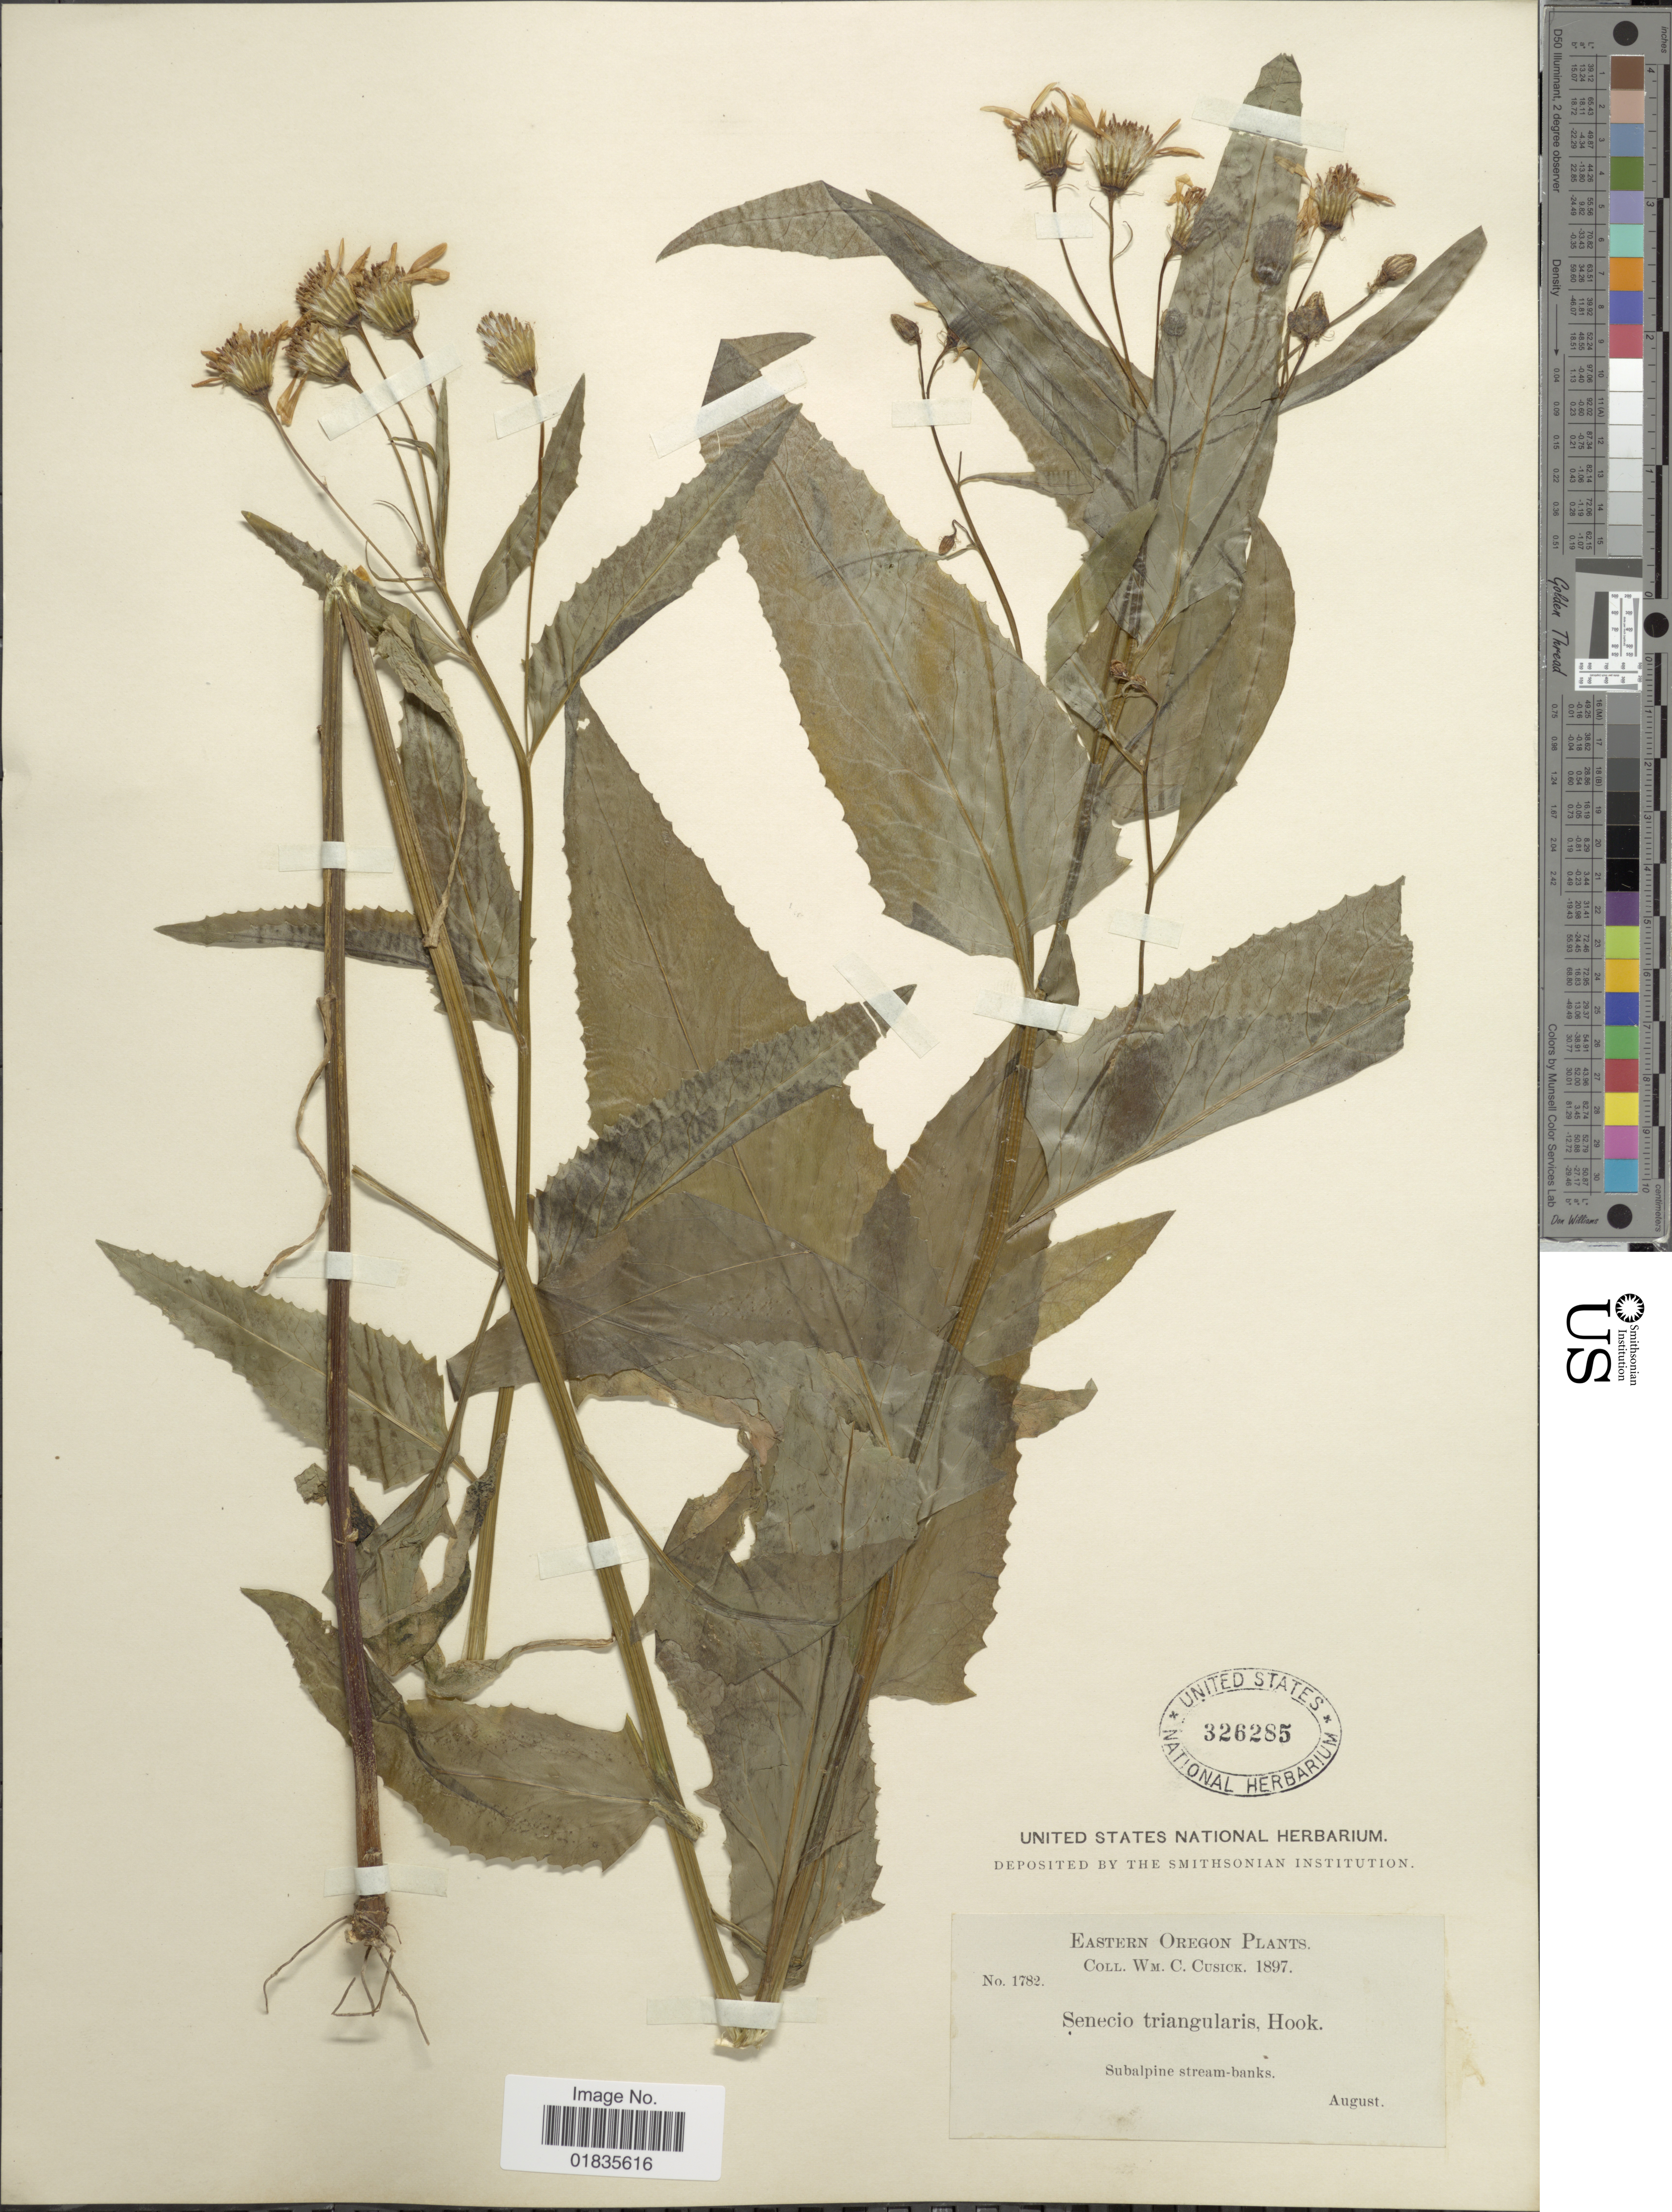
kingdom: Plantae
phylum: Tracheophyta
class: Magnoliopsida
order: Asterales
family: Asteraceae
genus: Senecio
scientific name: Senecio triangularis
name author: Hook.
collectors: W. C. Cusick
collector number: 1782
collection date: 1897-08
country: United States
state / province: Oregon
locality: Eastern Oregon, subalpine stream banks.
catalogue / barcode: US 326285